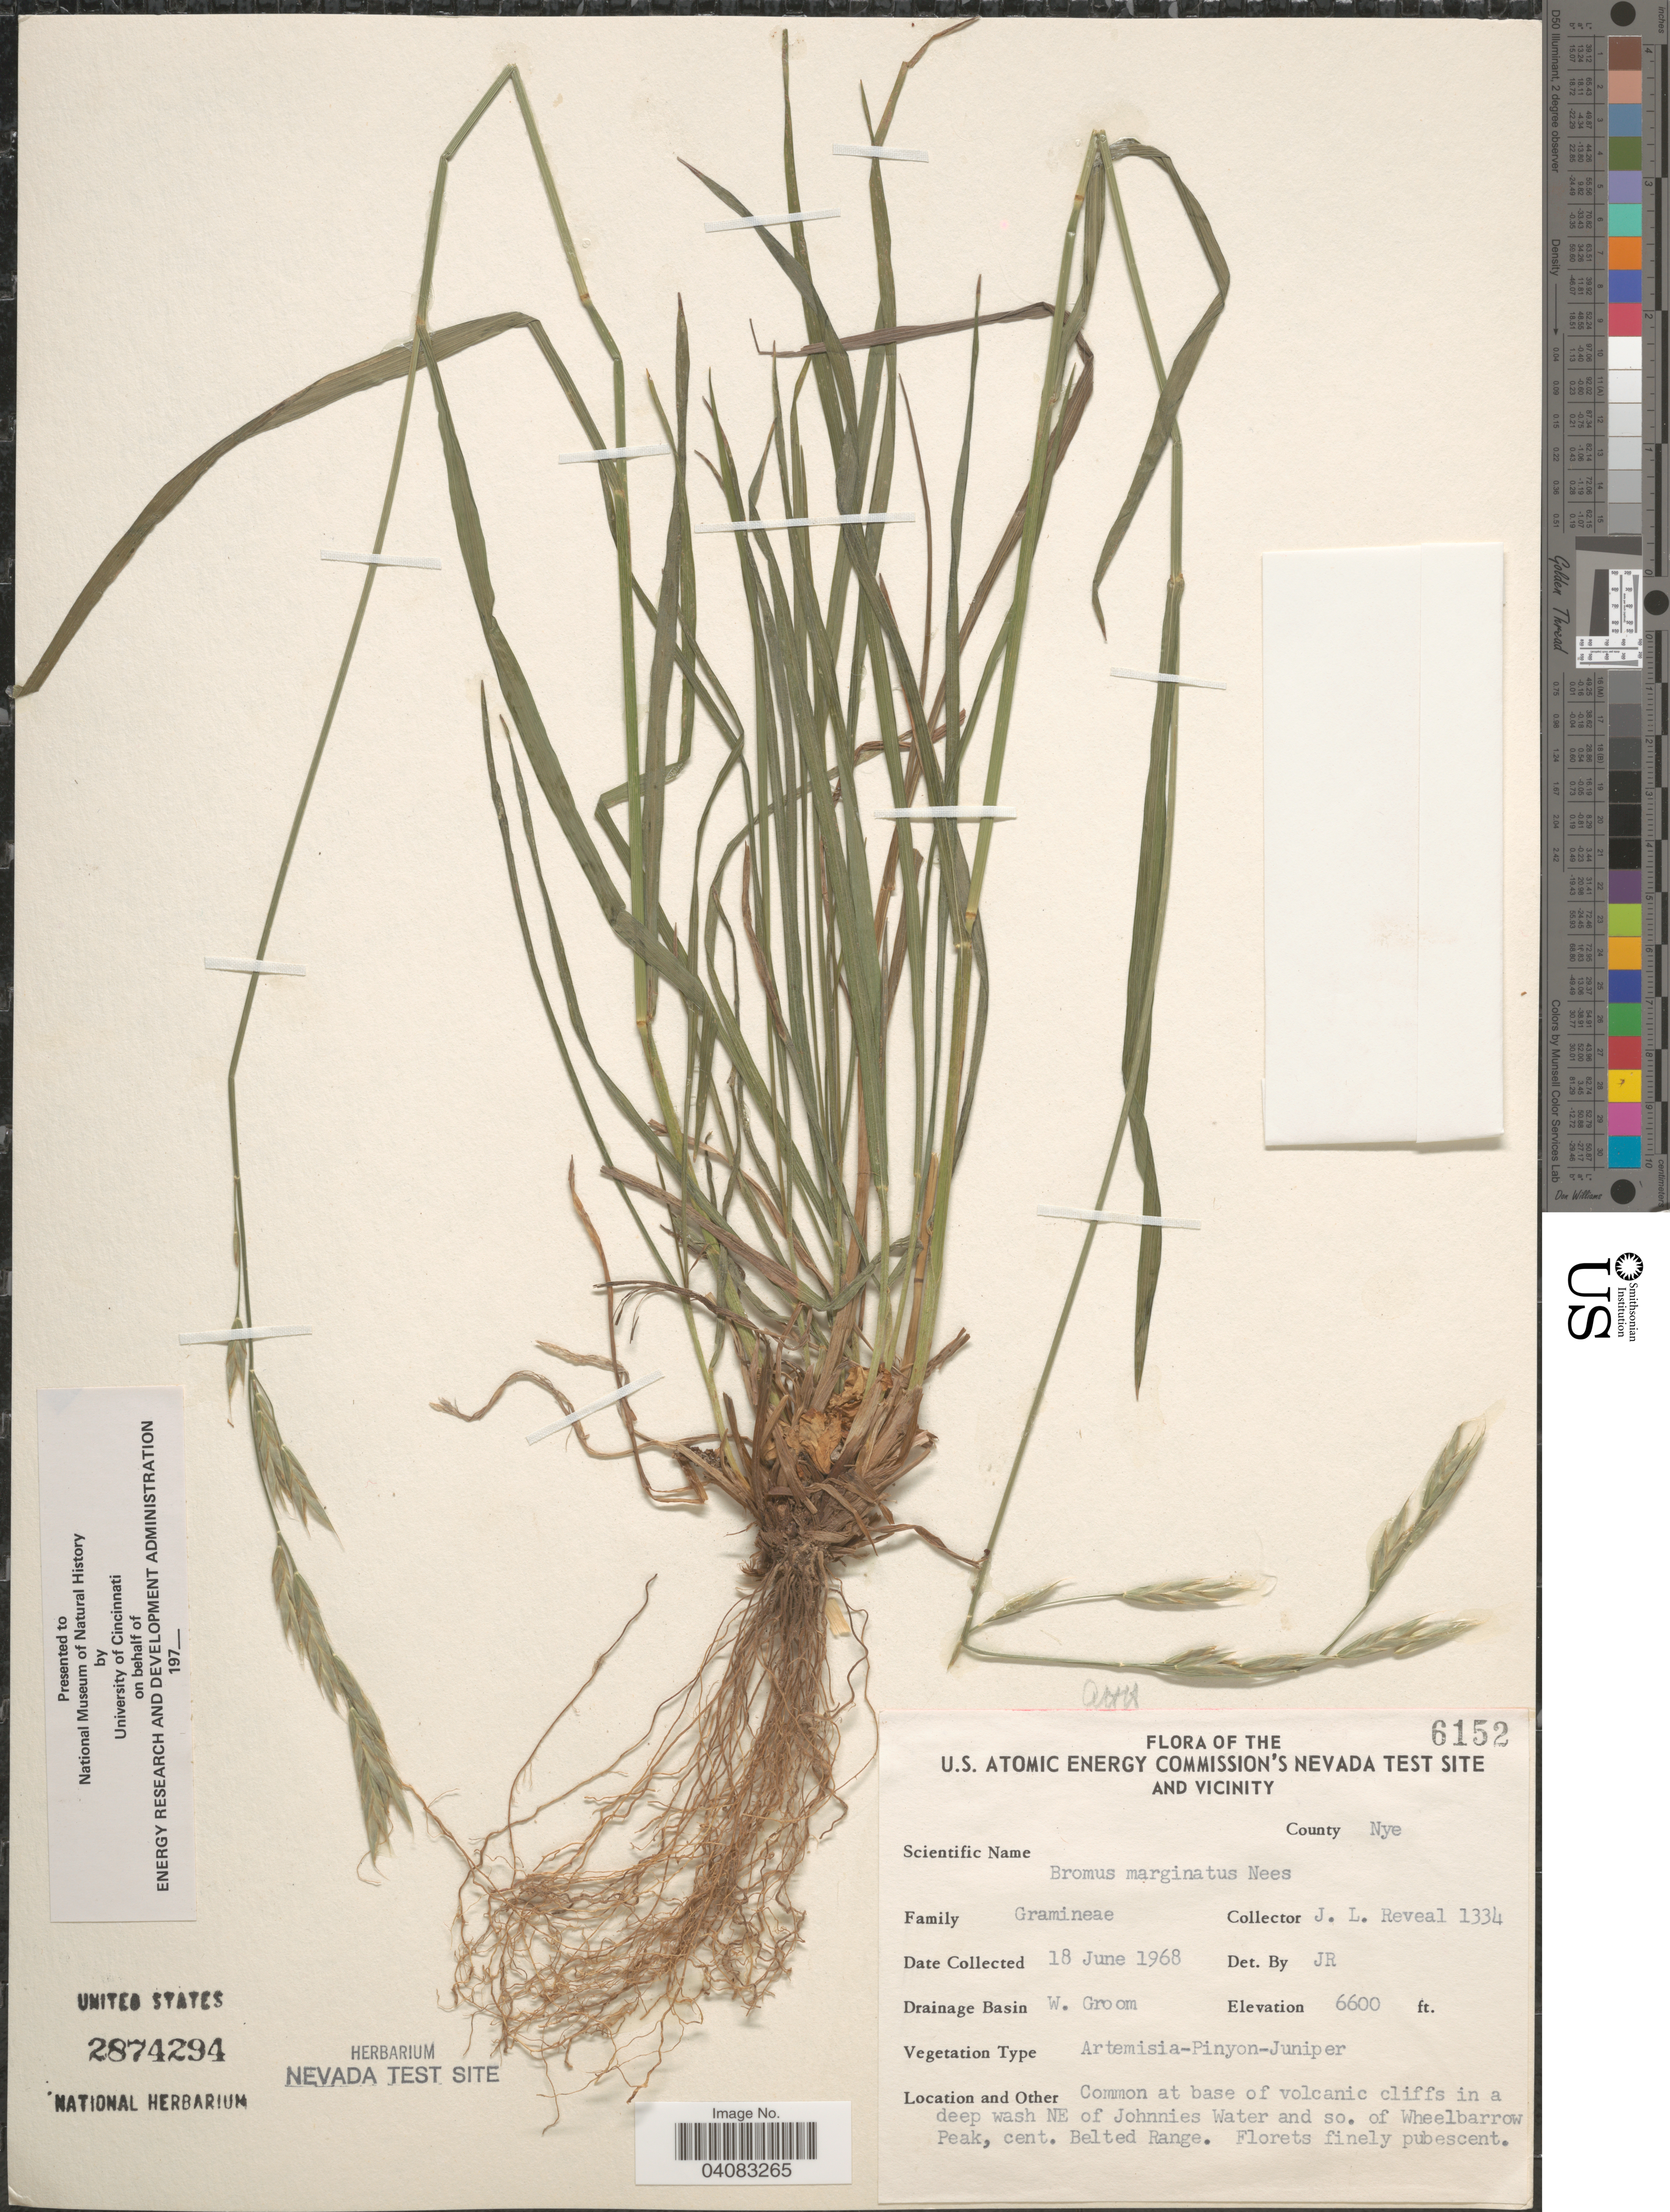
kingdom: Plantae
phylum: Tracheophyta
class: Liliopsida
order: Poales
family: Poaceae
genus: Bromus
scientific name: Bromus marginatus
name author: Nees ex Steud.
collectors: J. L. Reveal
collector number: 1334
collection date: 1968-06-18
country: United States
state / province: Nevada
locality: U.S. Atomic Energy Commission's Nevada Test Site and Vicinity. County Nye. Drainage Basin W. Groom. Common at base of volcanic cliffs in a deep wash NE of Johnnies Water and so. of Wheelbarrow Peak, cent. Belted Range.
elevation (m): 2012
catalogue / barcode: US 2874294